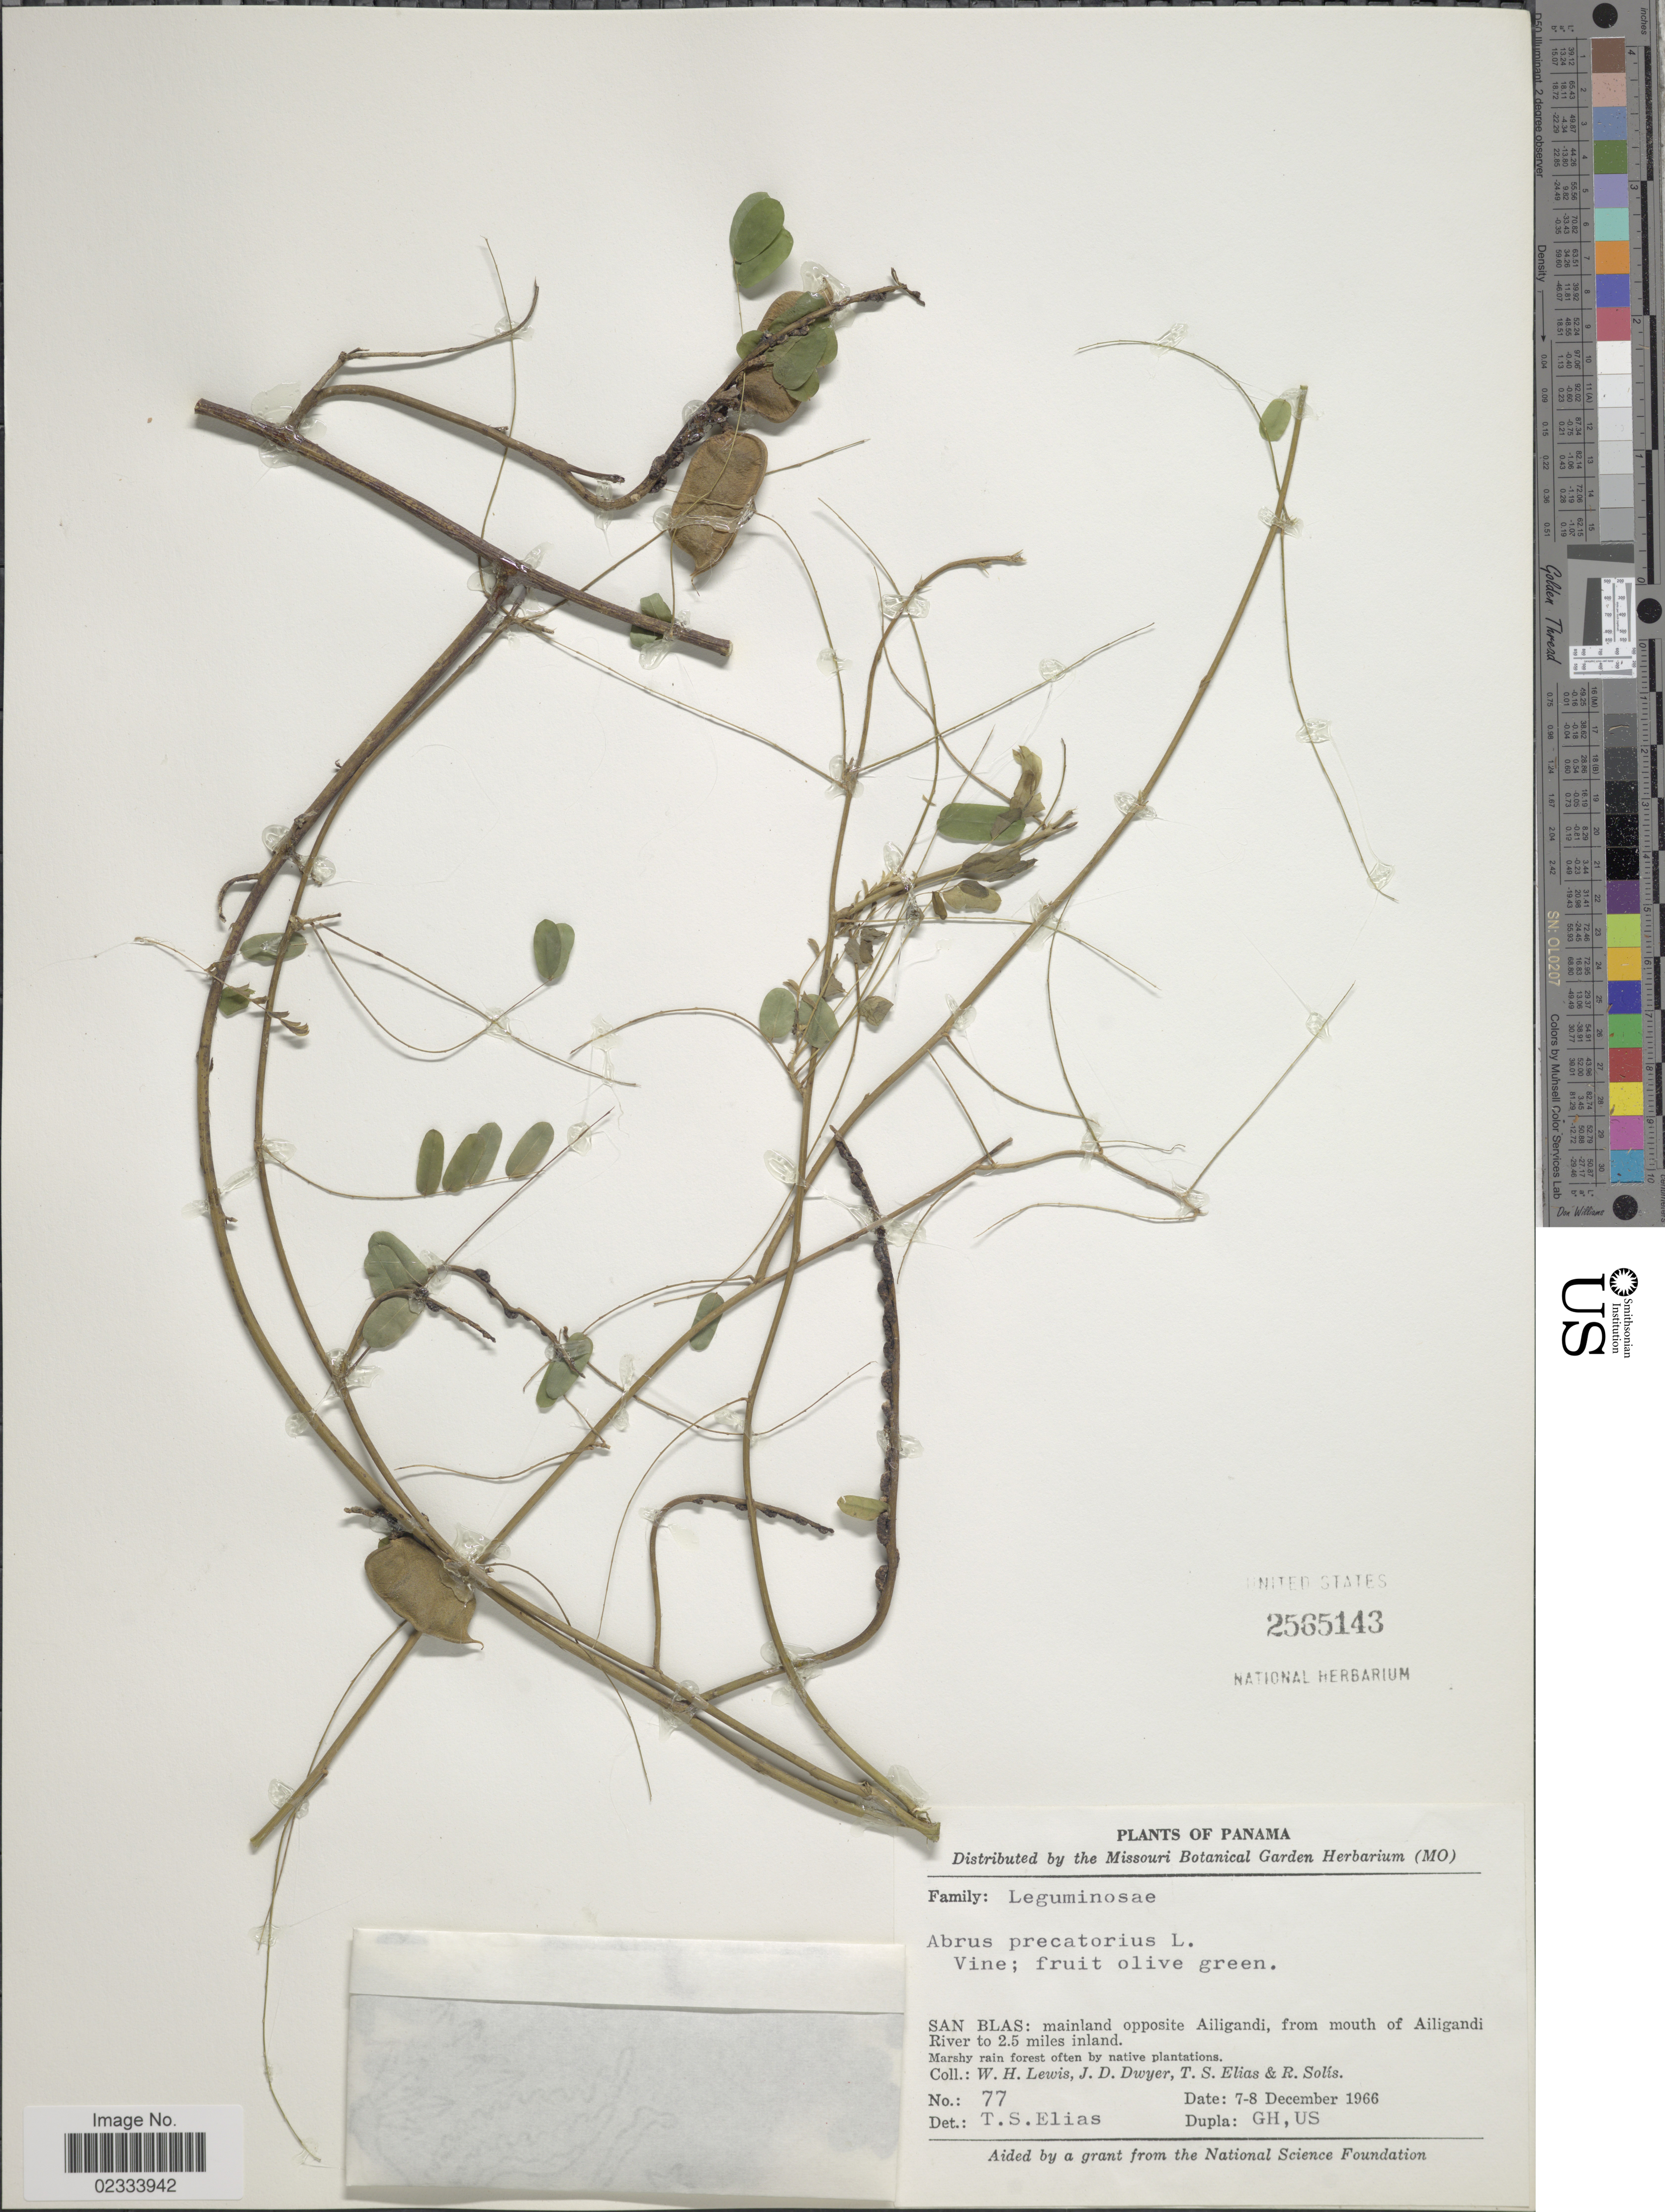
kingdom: Plantae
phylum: Tracheophyta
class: Magnoliopsida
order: Fabales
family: Fabaceae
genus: Abrus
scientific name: Abrus precatorius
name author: L.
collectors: W. H. Lewis, J. D. Dwyer, T. S. Elias & R. Solis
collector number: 77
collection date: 1966-12-07/1966-12-08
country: Panama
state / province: Kuna Yala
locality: Mainland opposite Ailigandi, from mouth of Ailigandi River to 2.5 miles inland, marshy rain forest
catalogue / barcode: US 2565143